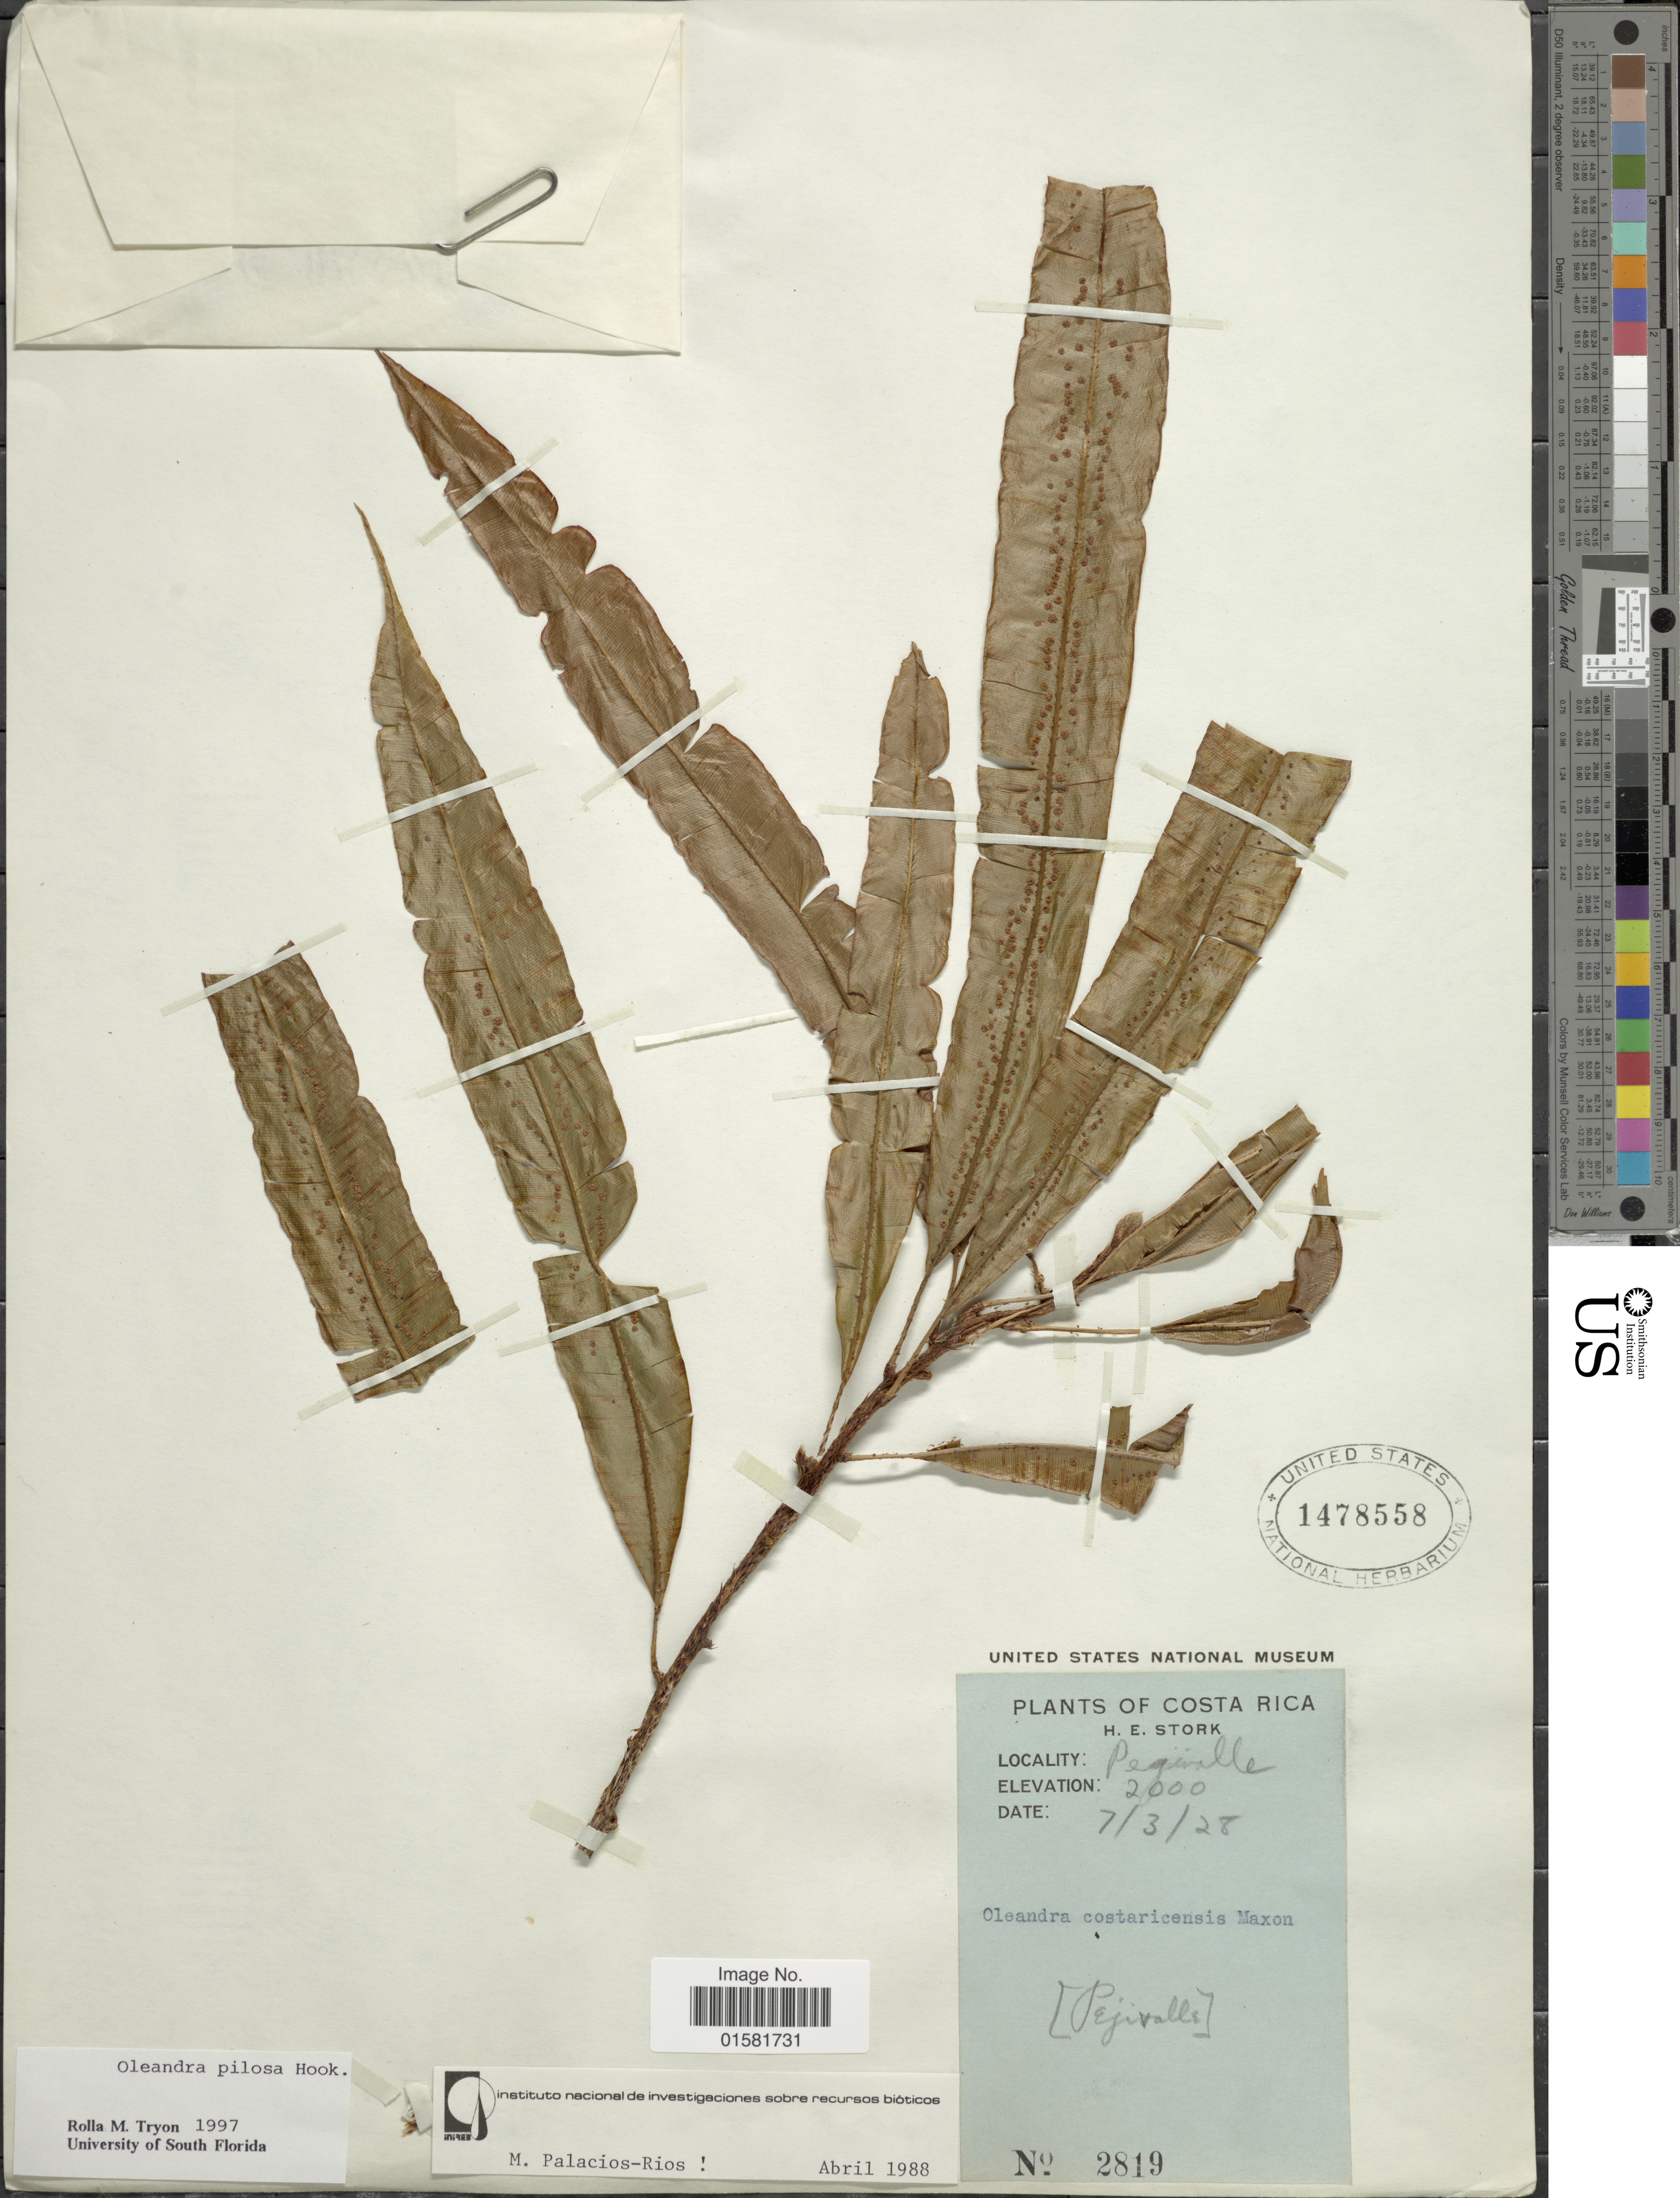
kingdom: Plantae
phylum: Tracheophyta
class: Polypodiopsida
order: Polypodiales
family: Oleandraceae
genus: Oleandra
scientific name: Oleandra pilosa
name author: Hook.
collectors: H. E. Stork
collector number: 2819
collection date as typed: Transcribed d/m/y: 7/3/28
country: Costa Rica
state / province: Cartago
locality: Pejivalle [Pejibaye]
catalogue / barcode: US 1478558